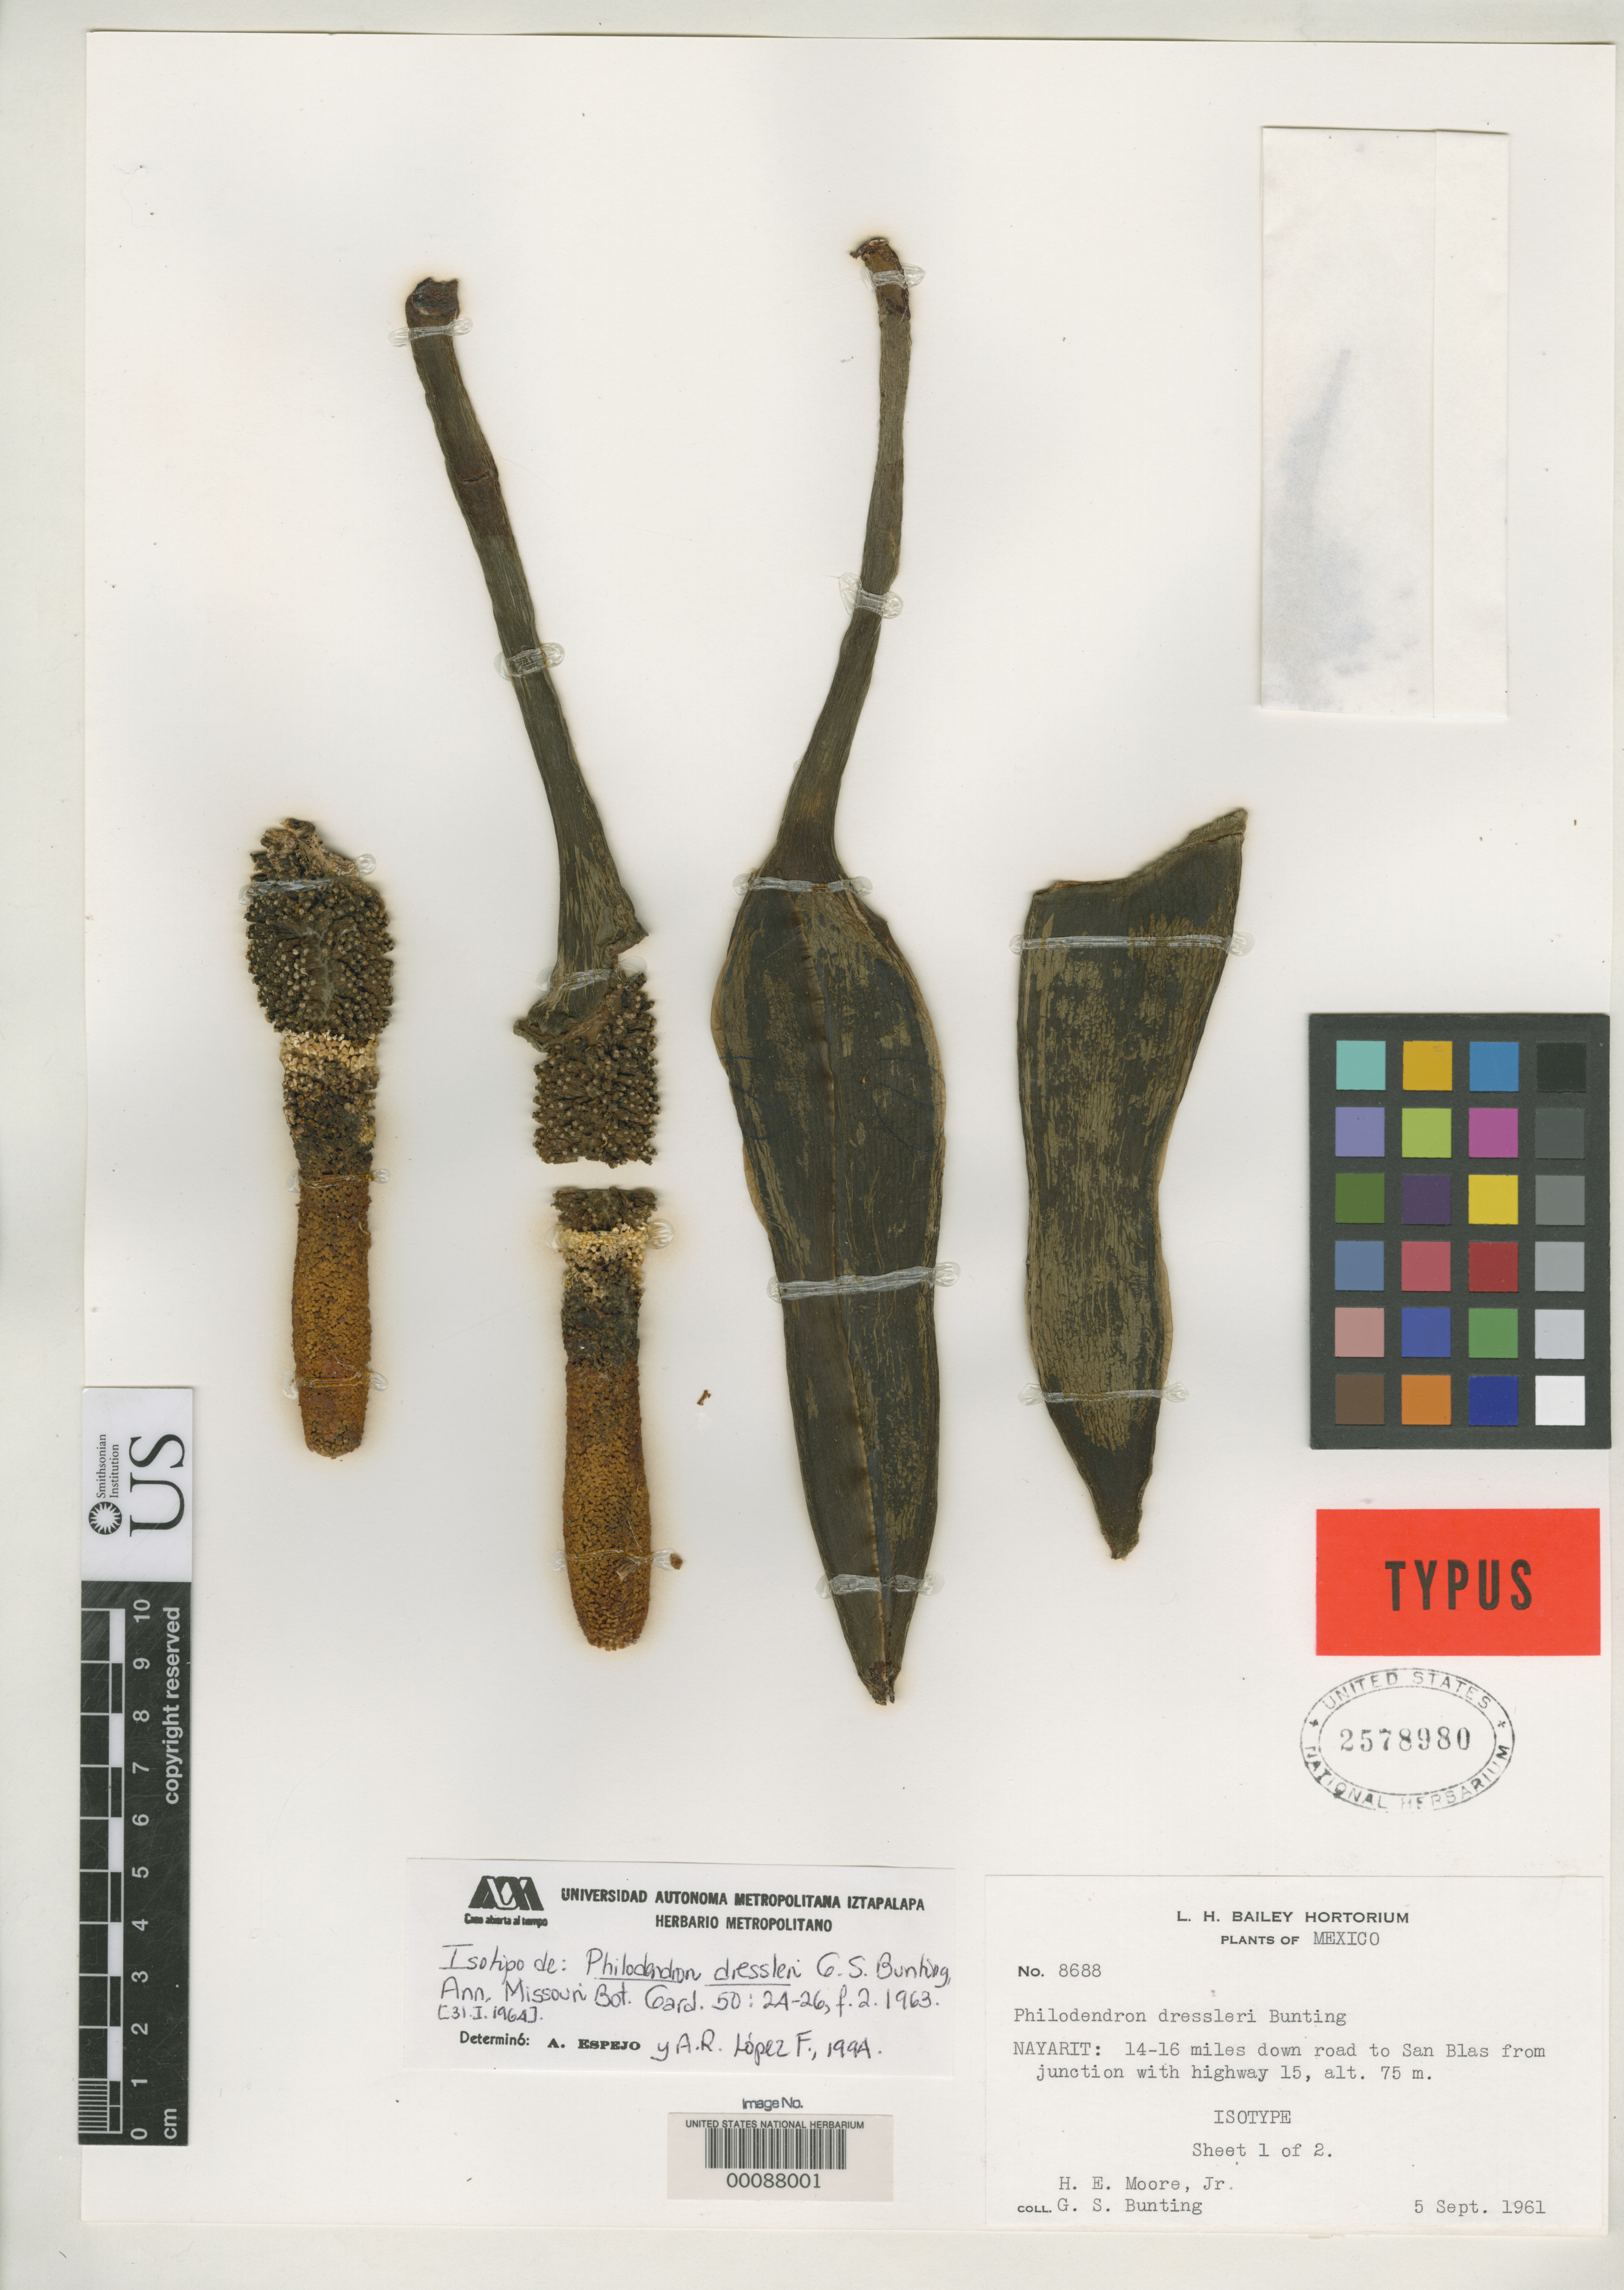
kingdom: Plantae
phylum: Tracheophyta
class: Liliopsida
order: Alismatales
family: Araceae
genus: Philodendron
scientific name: Philodendron dressleri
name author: G.S. Bunting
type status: Isotype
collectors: H. E. Moore & G. S. Bunting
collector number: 8688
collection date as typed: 05 Sep 1961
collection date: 1961-09-05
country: Mexico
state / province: Nayarit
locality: Road to San Blas, 14-16 mi. SW of highway 15.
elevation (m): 75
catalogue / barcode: US 2578980